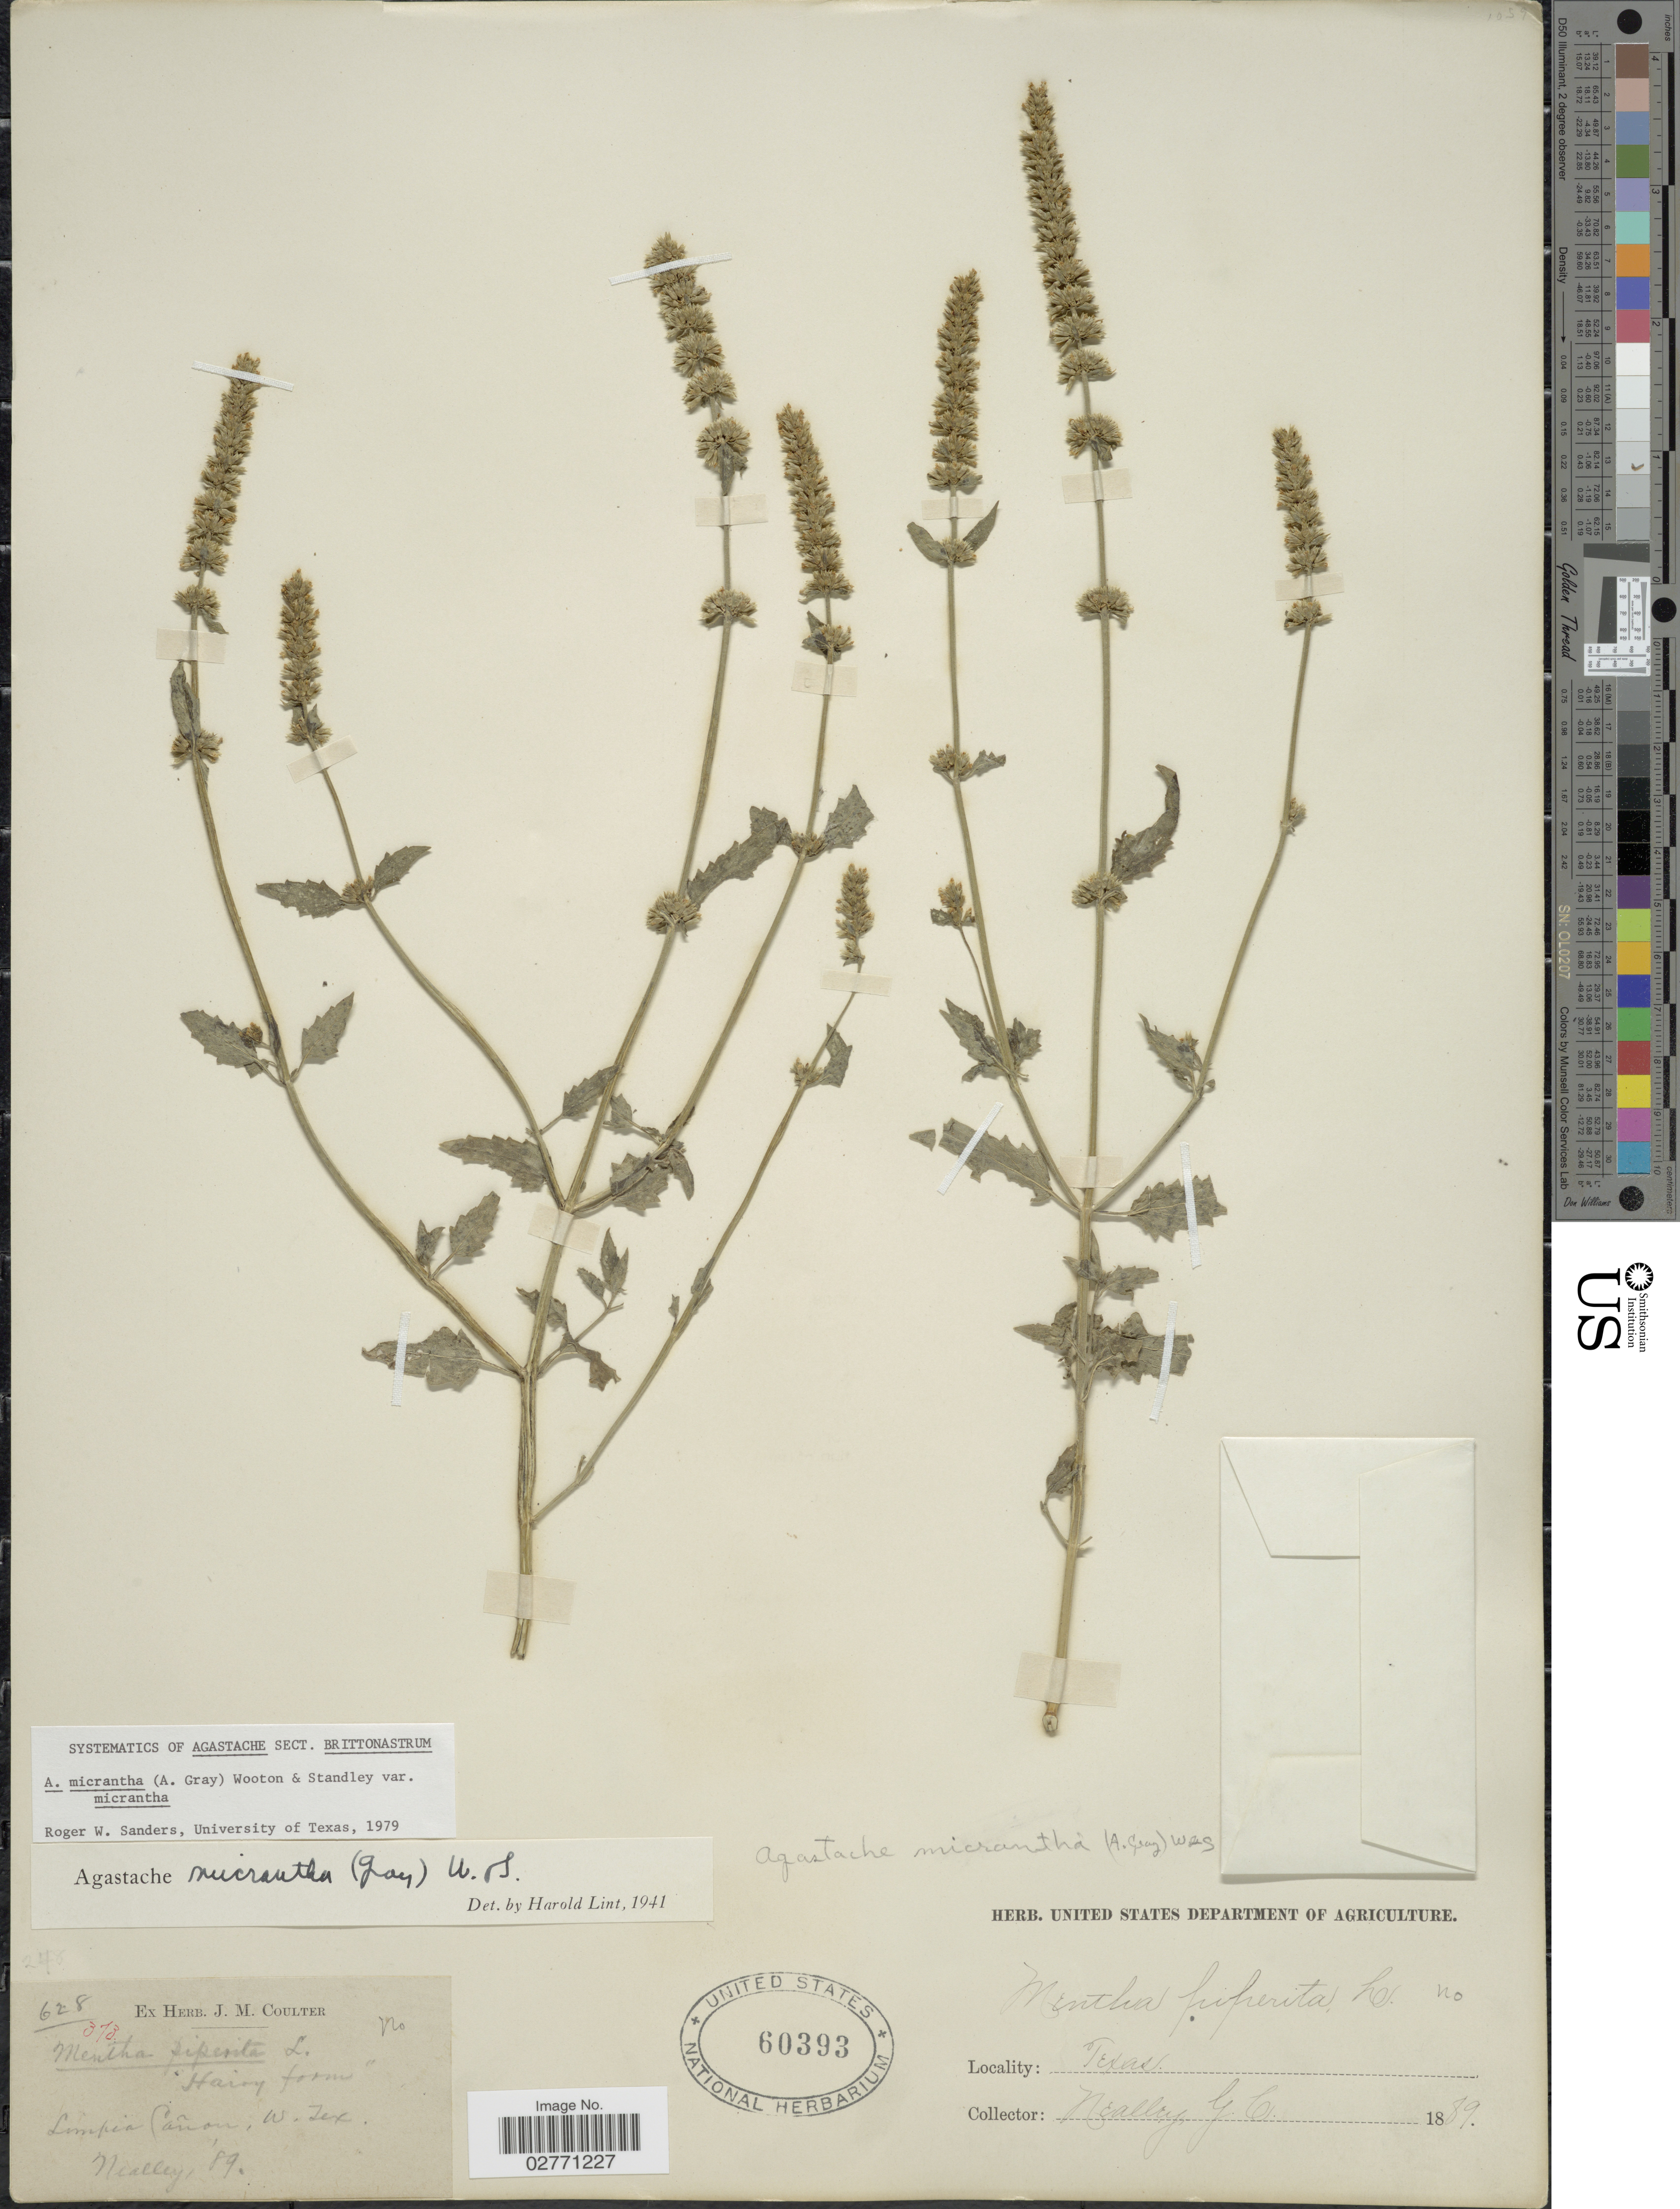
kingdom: Plantae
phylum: Tracheophyta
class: Magnoliopsida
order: Lamiales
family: Lamiaceae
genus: Agastache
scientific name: Agastache micrantha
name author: (A. Gray) Wooton & Standl.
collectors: G. C. Nealley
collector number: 628/373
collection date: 1889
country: United States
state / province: Texas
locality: Limpia Cañon, W. Tex.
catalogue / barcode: US 60393